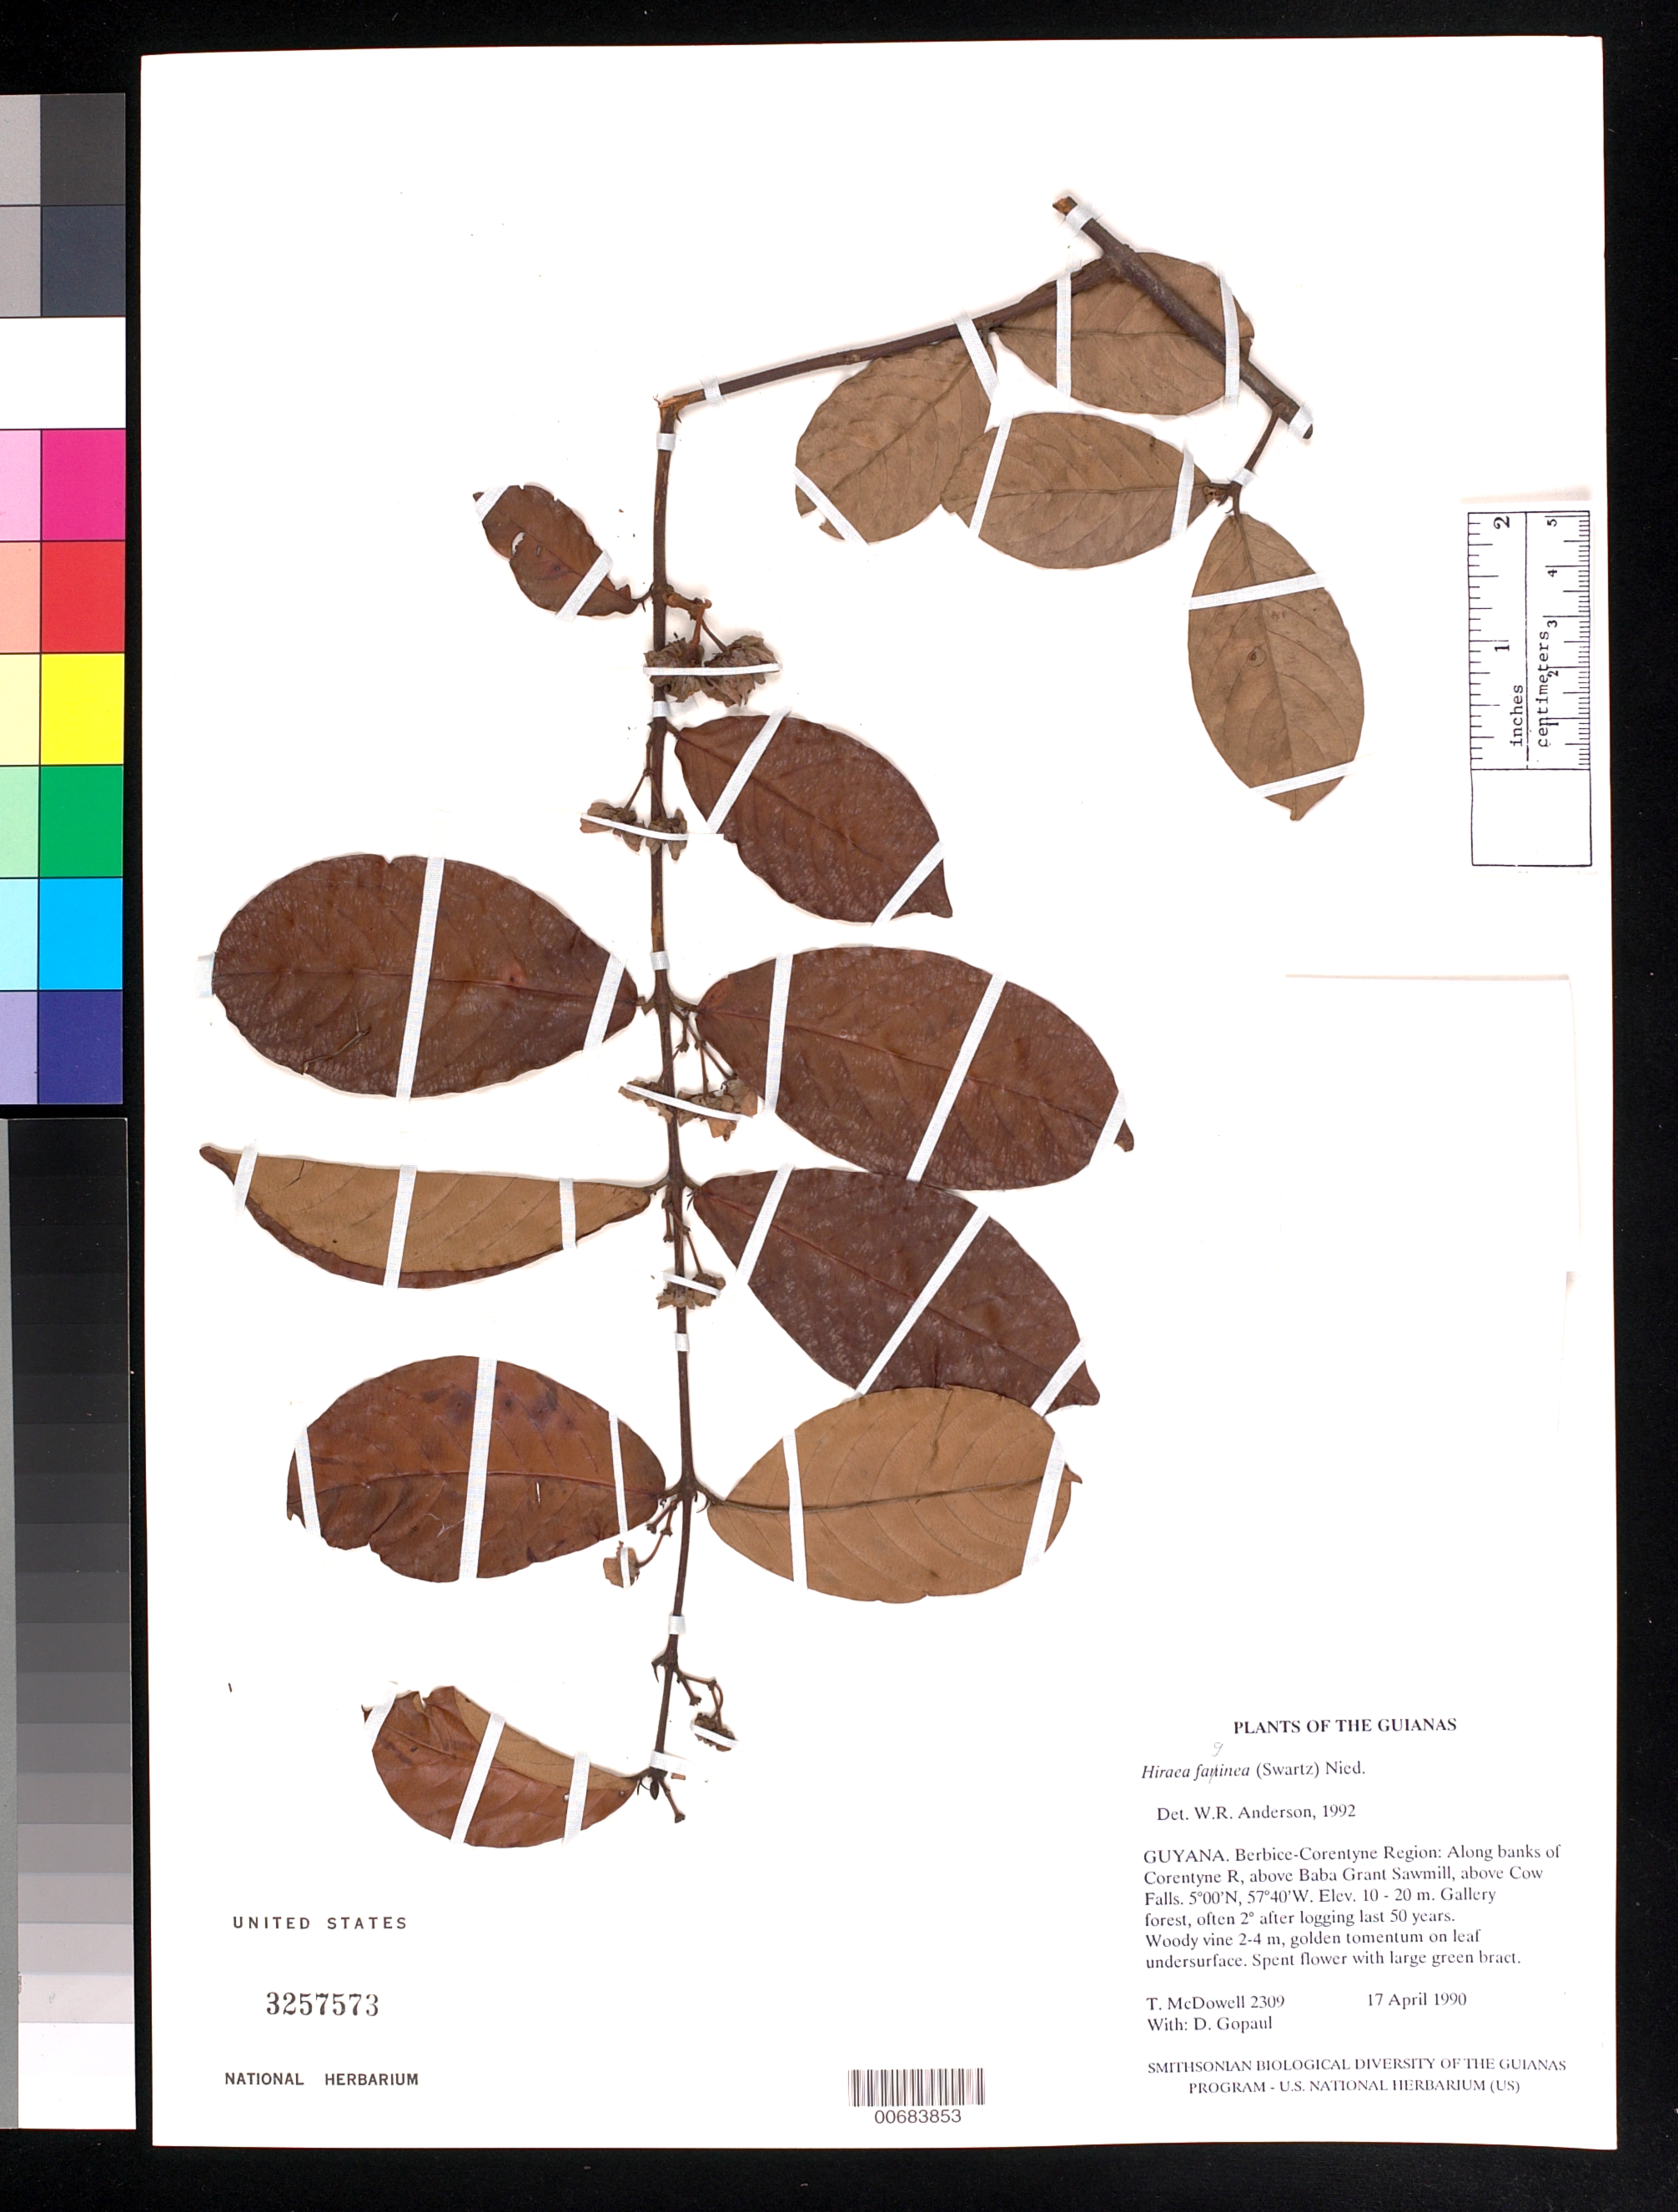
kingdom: Plantae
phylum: Tracheophyta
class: Magnoliopsida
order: Malpighiales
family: Malpighiaceae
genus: Hiraea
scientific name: Hiraea faginea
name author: (Sw.) Nied.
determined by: Anderson, W. R., (MICH), University of Michigan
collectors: T. McDowell & D. Gopaul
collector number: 2309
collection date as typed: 17 April 1990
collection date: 1990-04-17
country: Guyana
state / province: E. Berbice-Corentyne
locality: Along banks of Corentyne River, above Baba Grant Sawmill, above Cow Falls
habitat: Gallery forest, often secondary after logging last 50 years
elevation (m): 10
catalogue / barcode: US 3257573